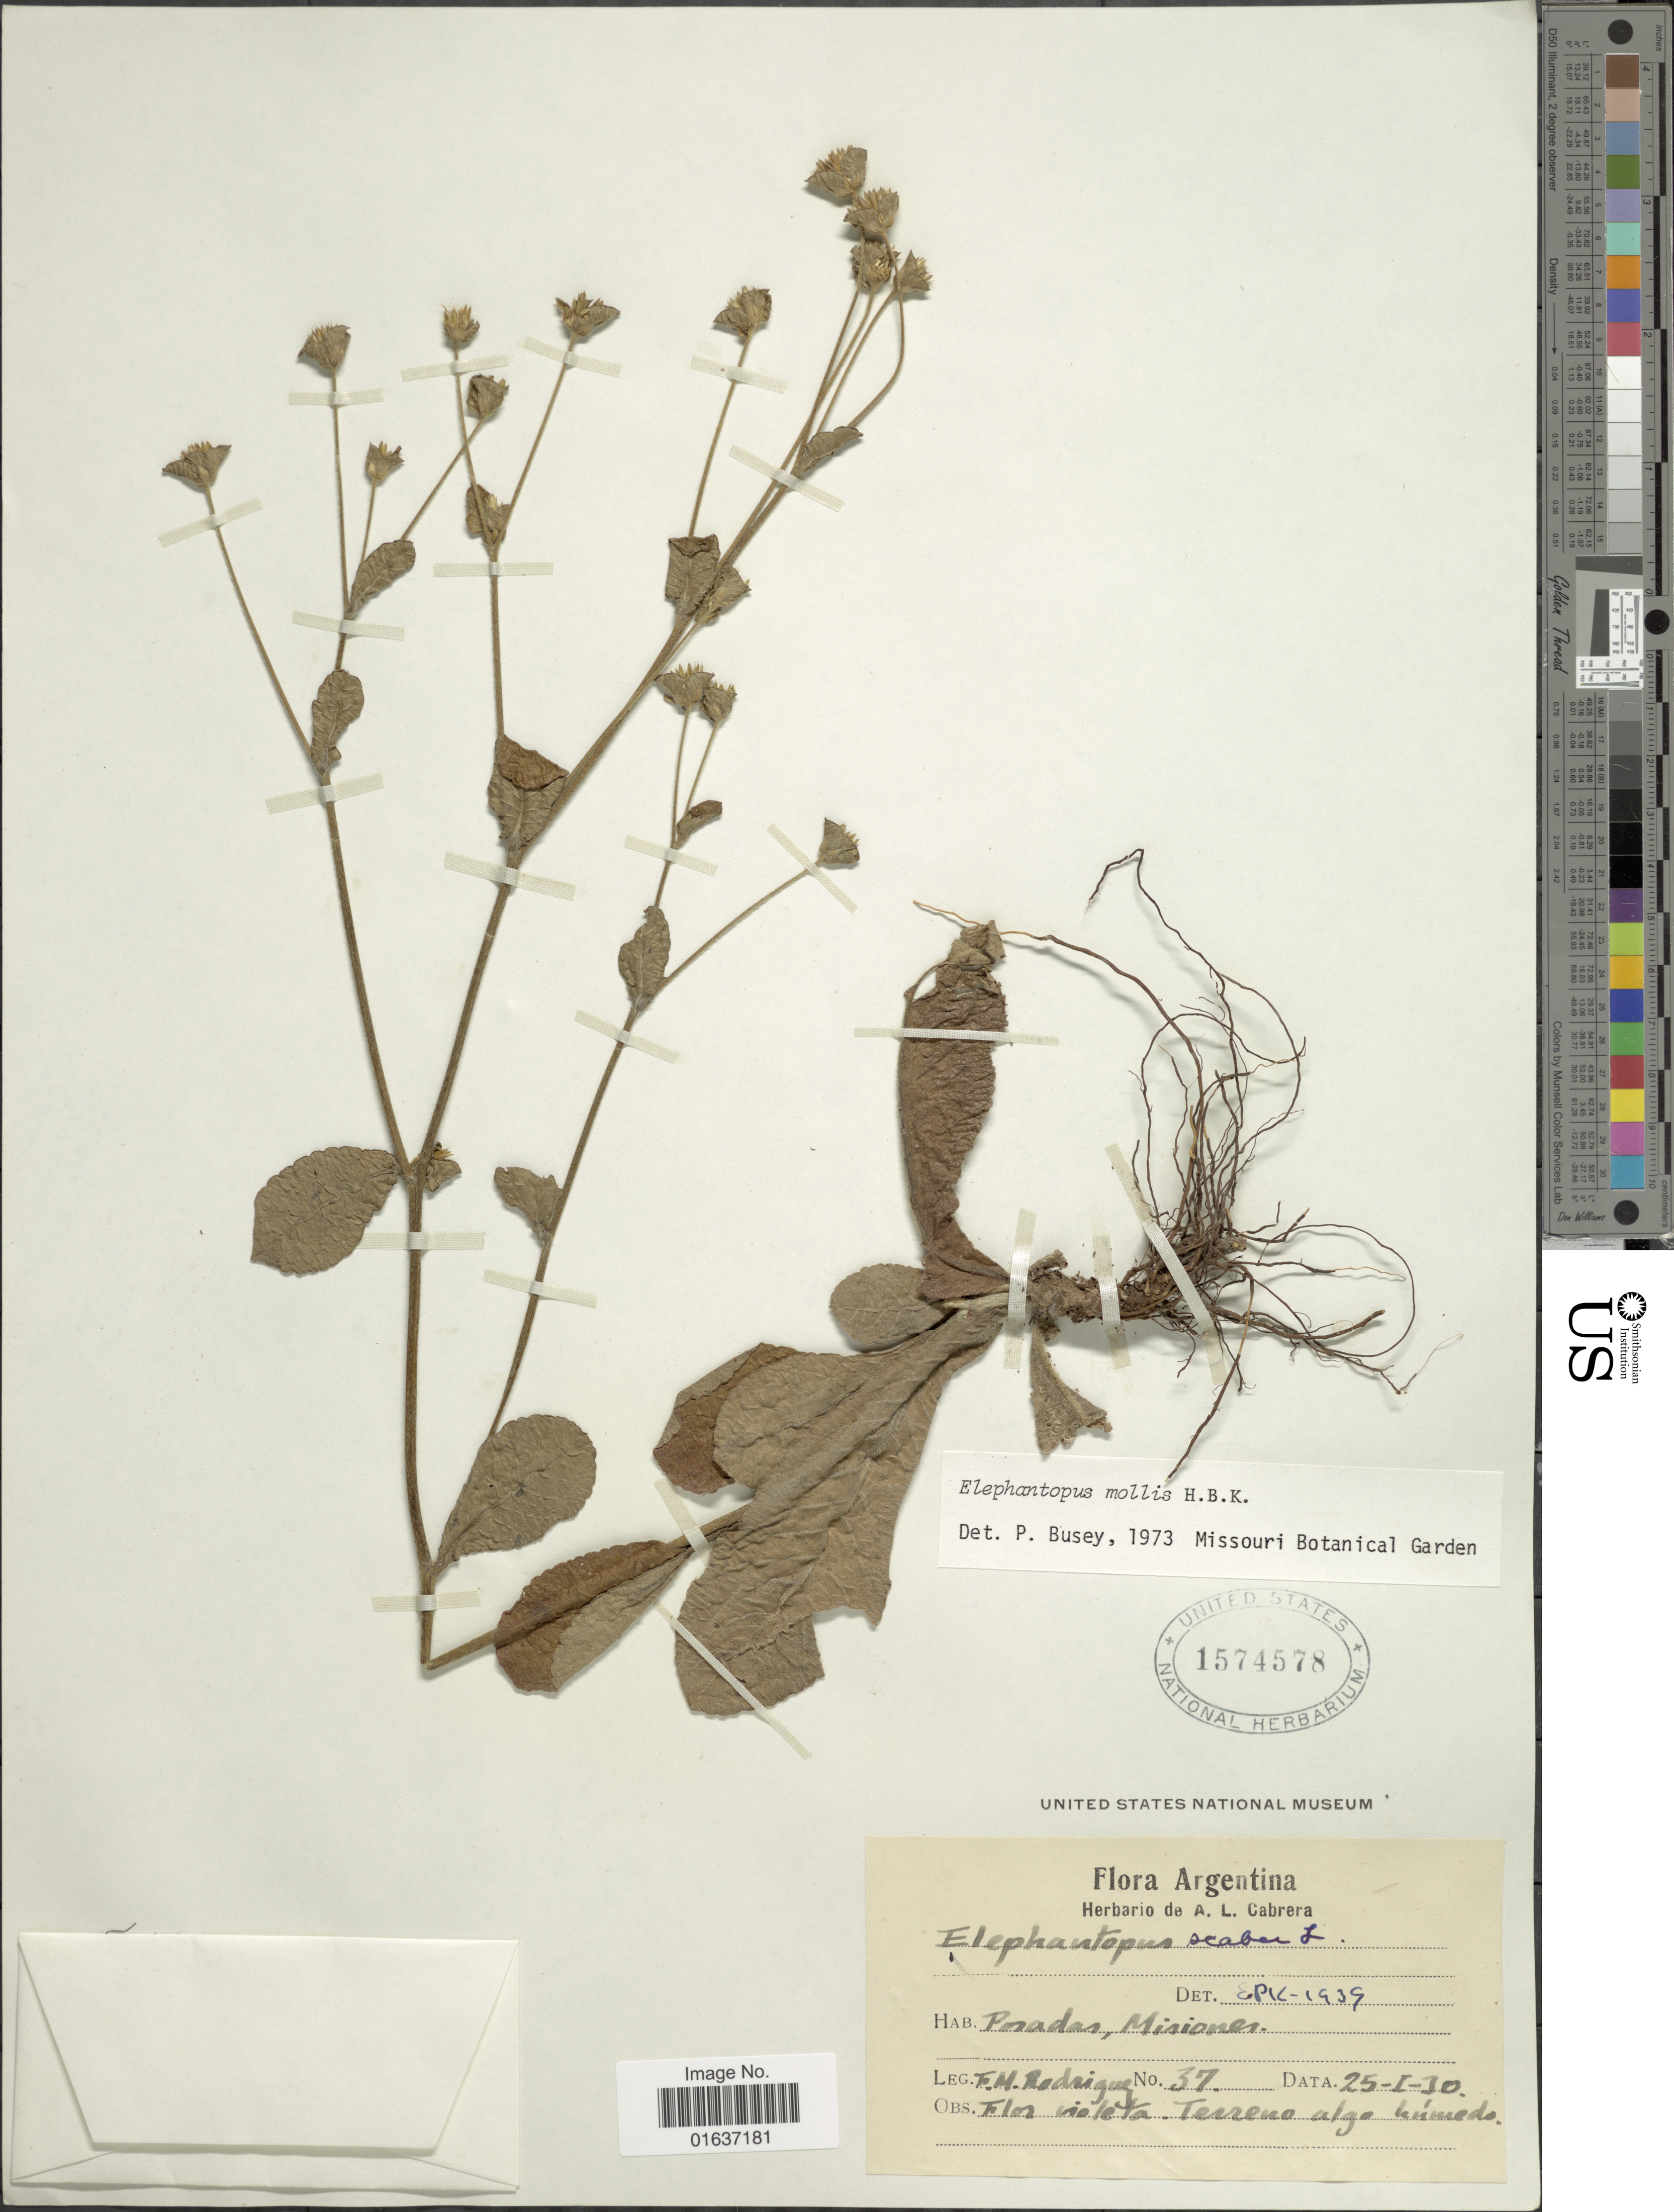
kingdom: Plantae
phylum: Tracheophyta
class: Magnoliopsida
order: Asterales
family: Asteraceae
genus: Elephantopus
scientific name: Elephantopus mollis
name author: Kunth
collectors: F. M. Rodriguez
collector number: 37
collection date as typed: Transcribed d/m/y: 25/1/30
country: Argentina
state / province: Misiones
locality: Posadas, Terrenco algo húmedo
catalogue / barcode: US 1574578